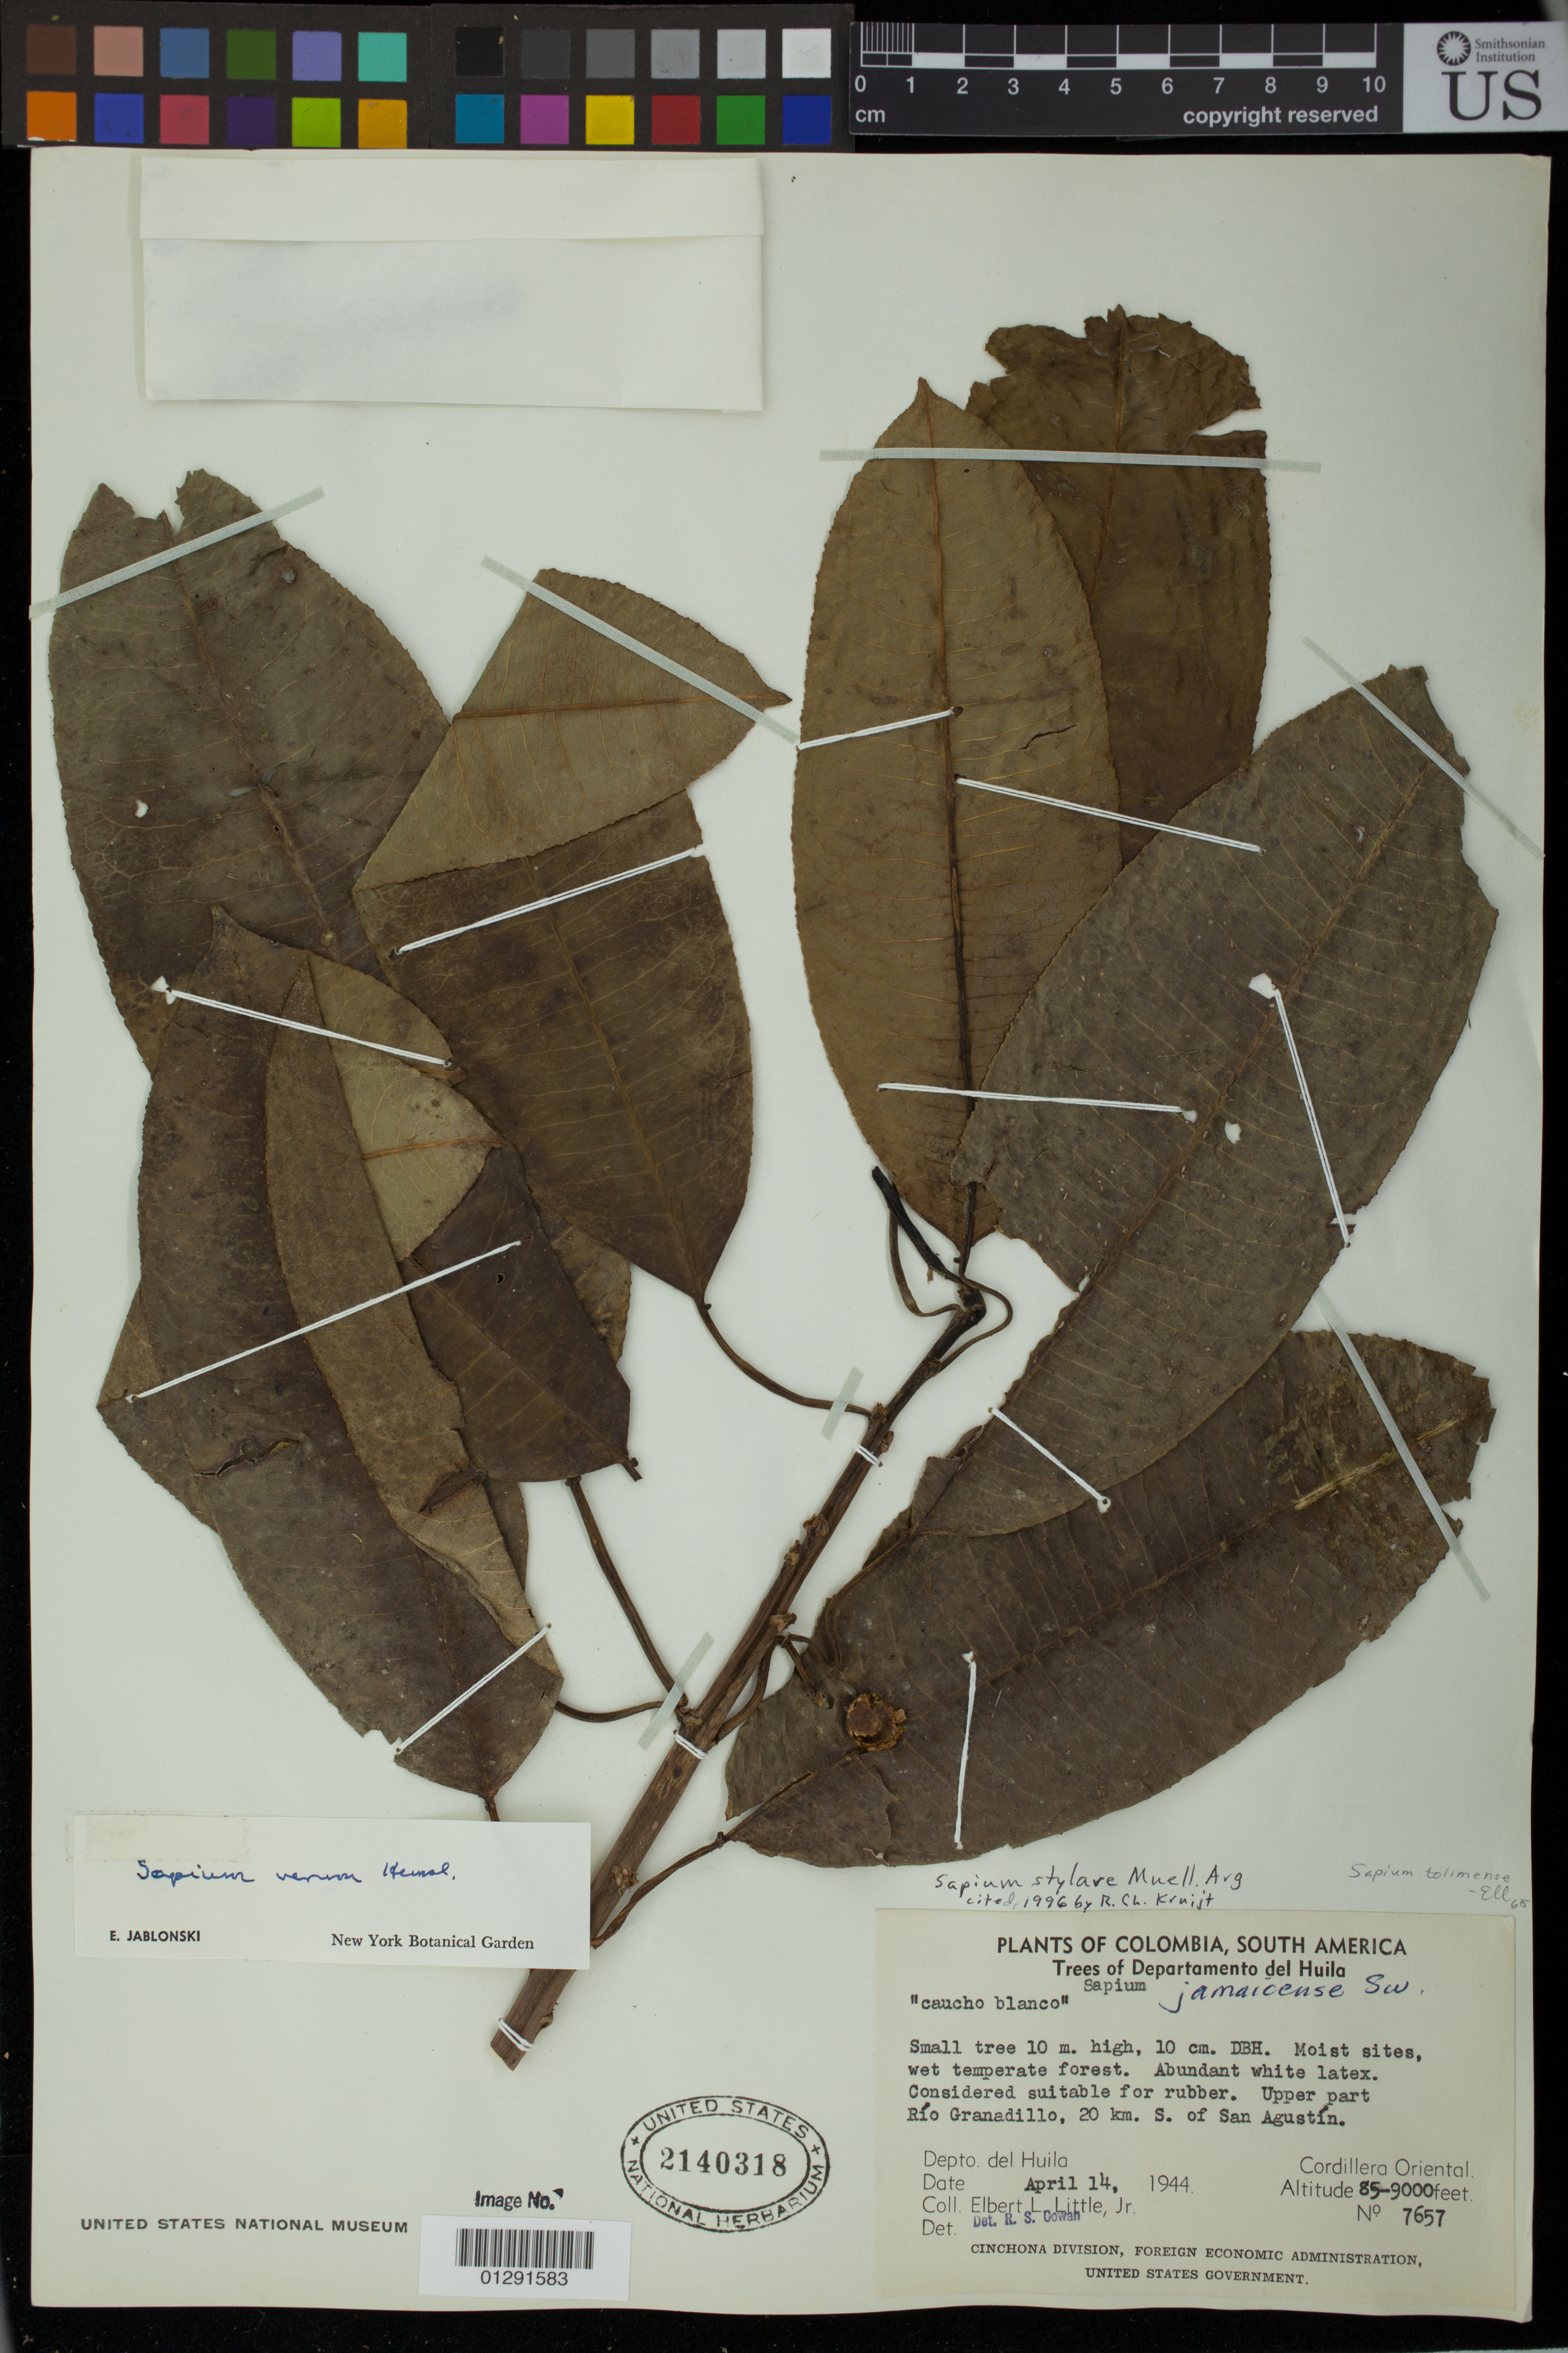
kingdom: Plantae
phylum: Tracheophyta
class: Magnoliopsida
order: Malpighiales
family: Euphorbiaceae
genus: Sapium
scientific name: Sapium stylare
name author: Müll. Arg.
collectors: E. L. Little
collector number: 7657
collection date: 1944-04-14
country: Colombia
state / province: Huila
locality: Cordillera Oriental: Upper part Rio Granadillo, 20 kilometers S of San Agustin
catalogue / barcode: US 2140318